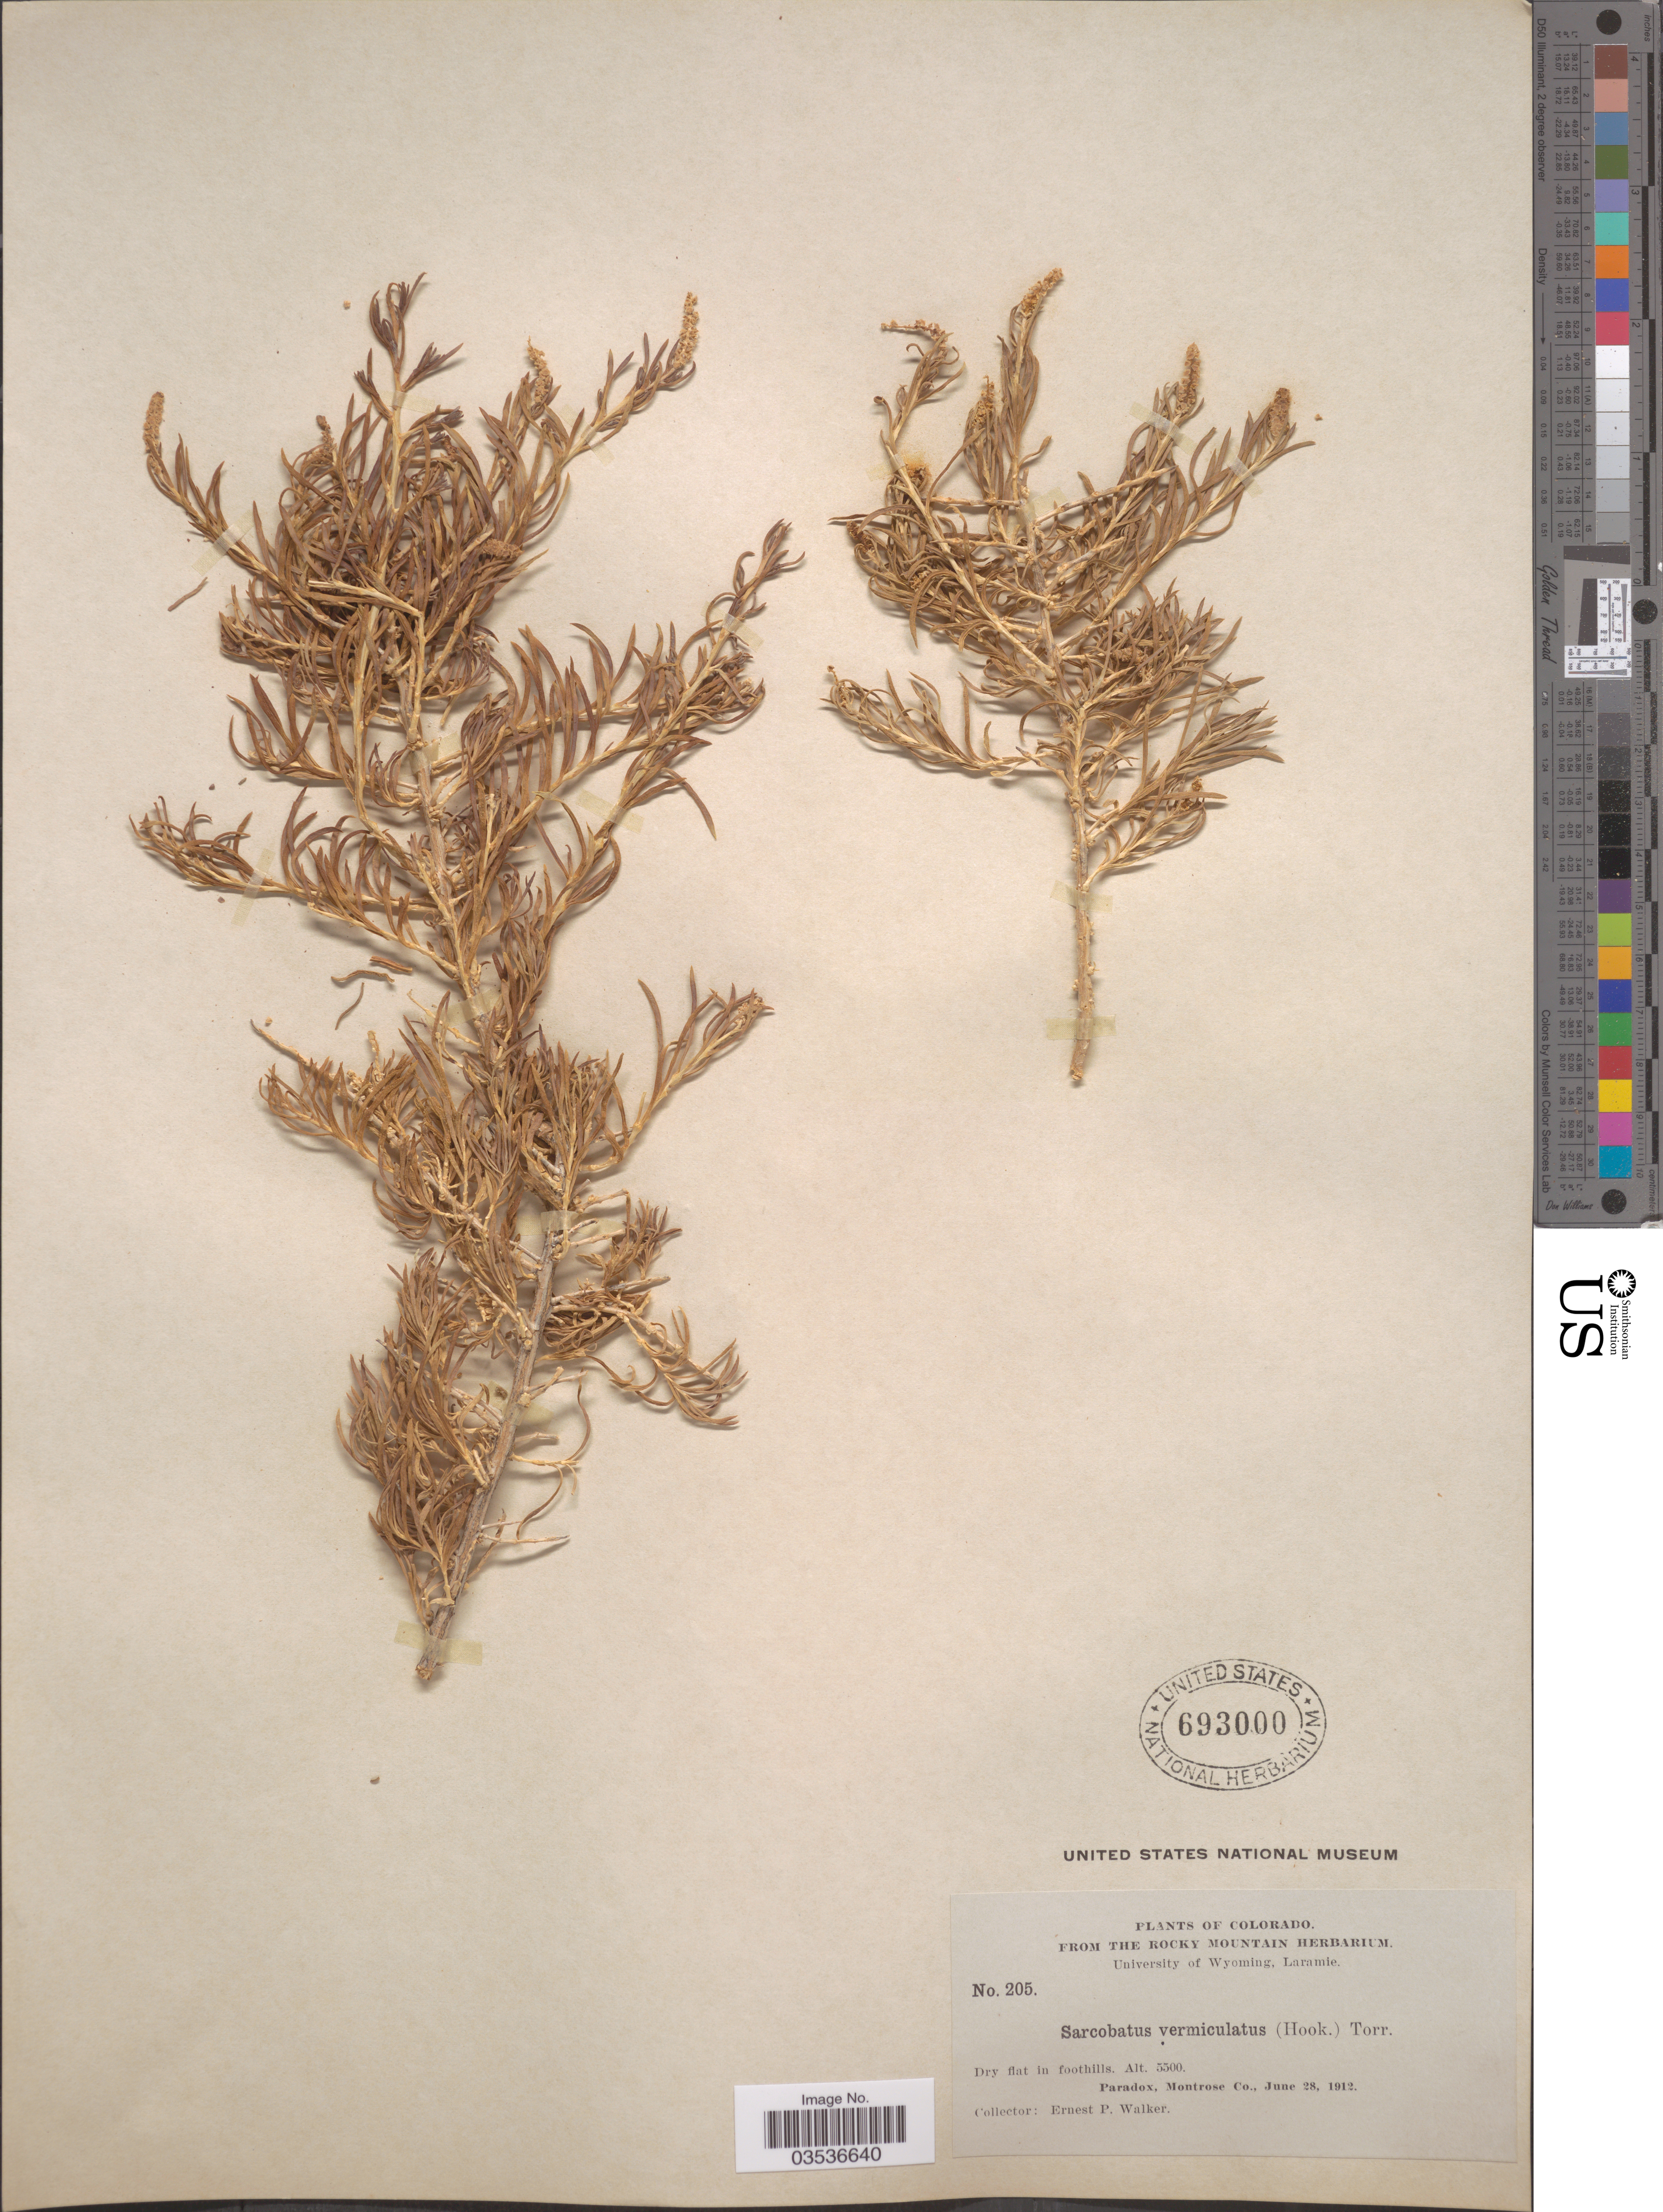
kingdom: Plantae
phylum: Tracheophyta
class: Magnoliopsida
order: Caryophyllales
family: Sarcobataceae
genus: Sarcobatus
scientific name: Sarcobatus vermiculatus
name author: (Hook.) Torr.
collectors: E. P. Walker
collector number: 205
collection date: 1912-06-28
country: United States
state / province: Colorado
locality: Dry flat in foothills. Paradox, Montrose Co.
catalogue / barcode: US 693000